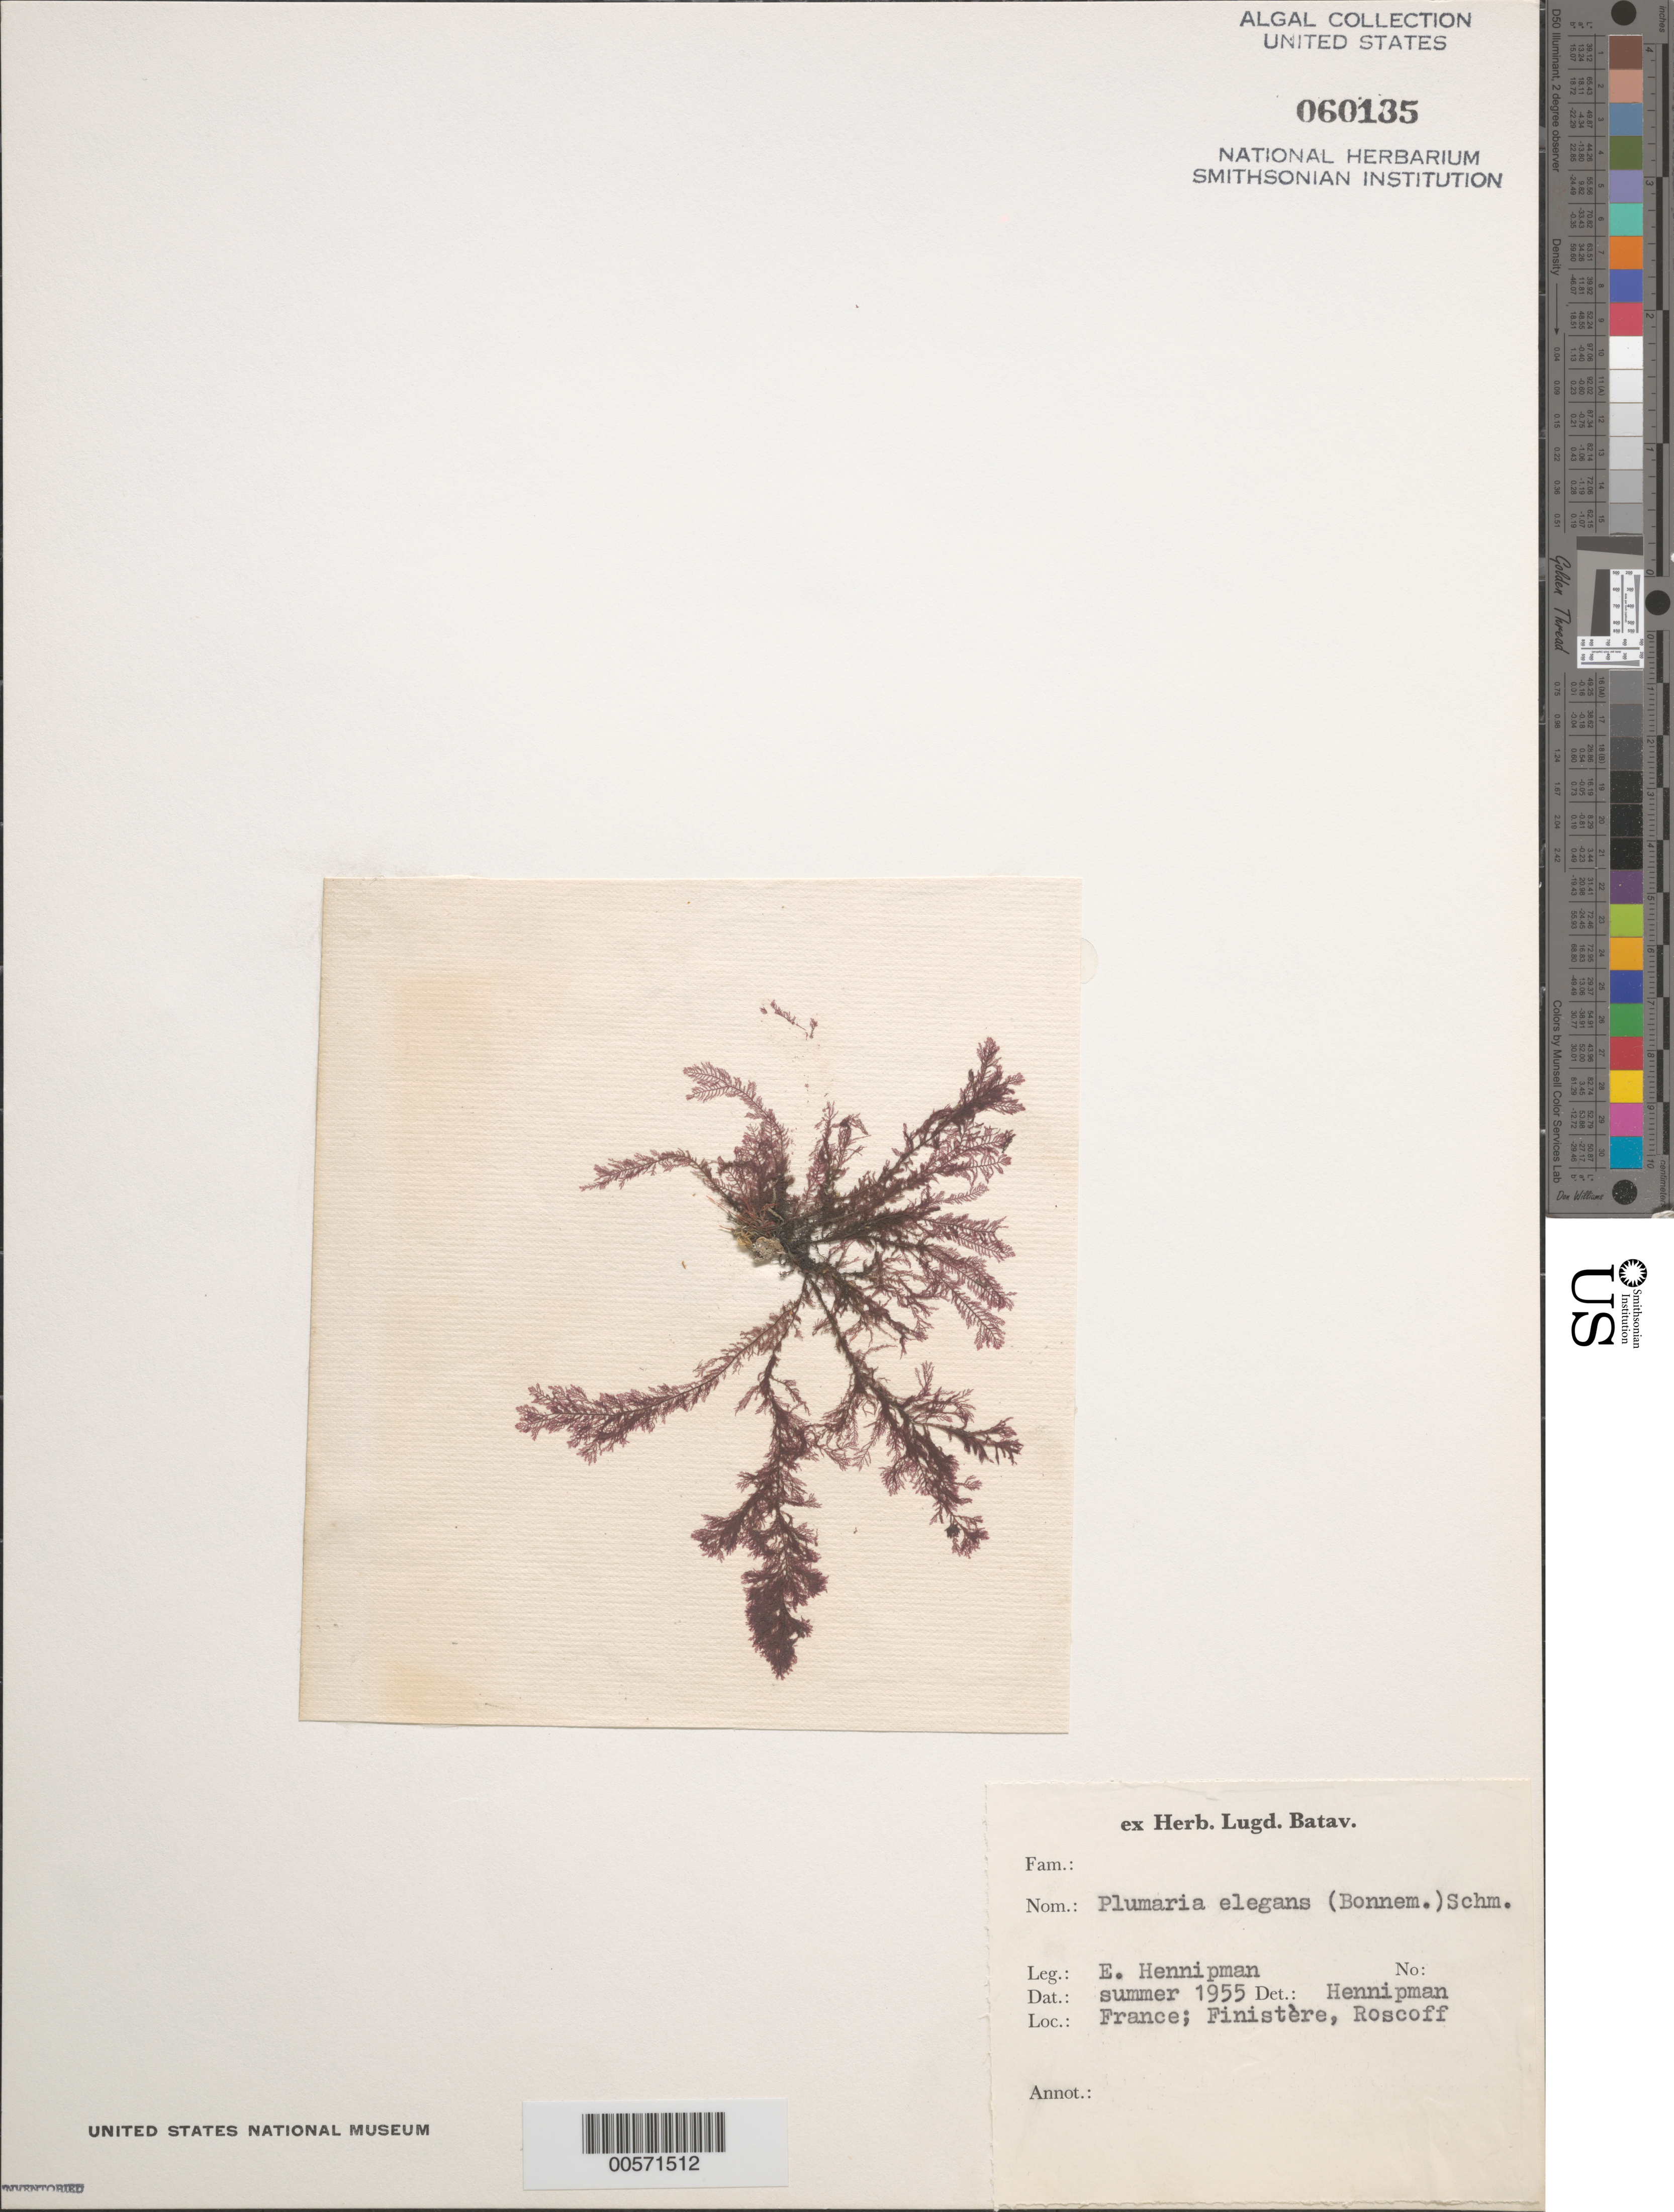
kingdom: Plantae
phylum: Rhodophyta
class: Florideophyceae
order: Ceramiales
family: Wrangeliaceae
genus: Plumaria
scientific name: Plumaria plumosa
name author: (Hudson) Kuntze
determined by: Algae name updating Project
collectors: E. Hennipman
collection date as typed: Sum 1955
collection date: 1955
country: France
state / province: Bretagne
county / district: Finistère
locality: Roscoff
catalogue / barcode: US 60135